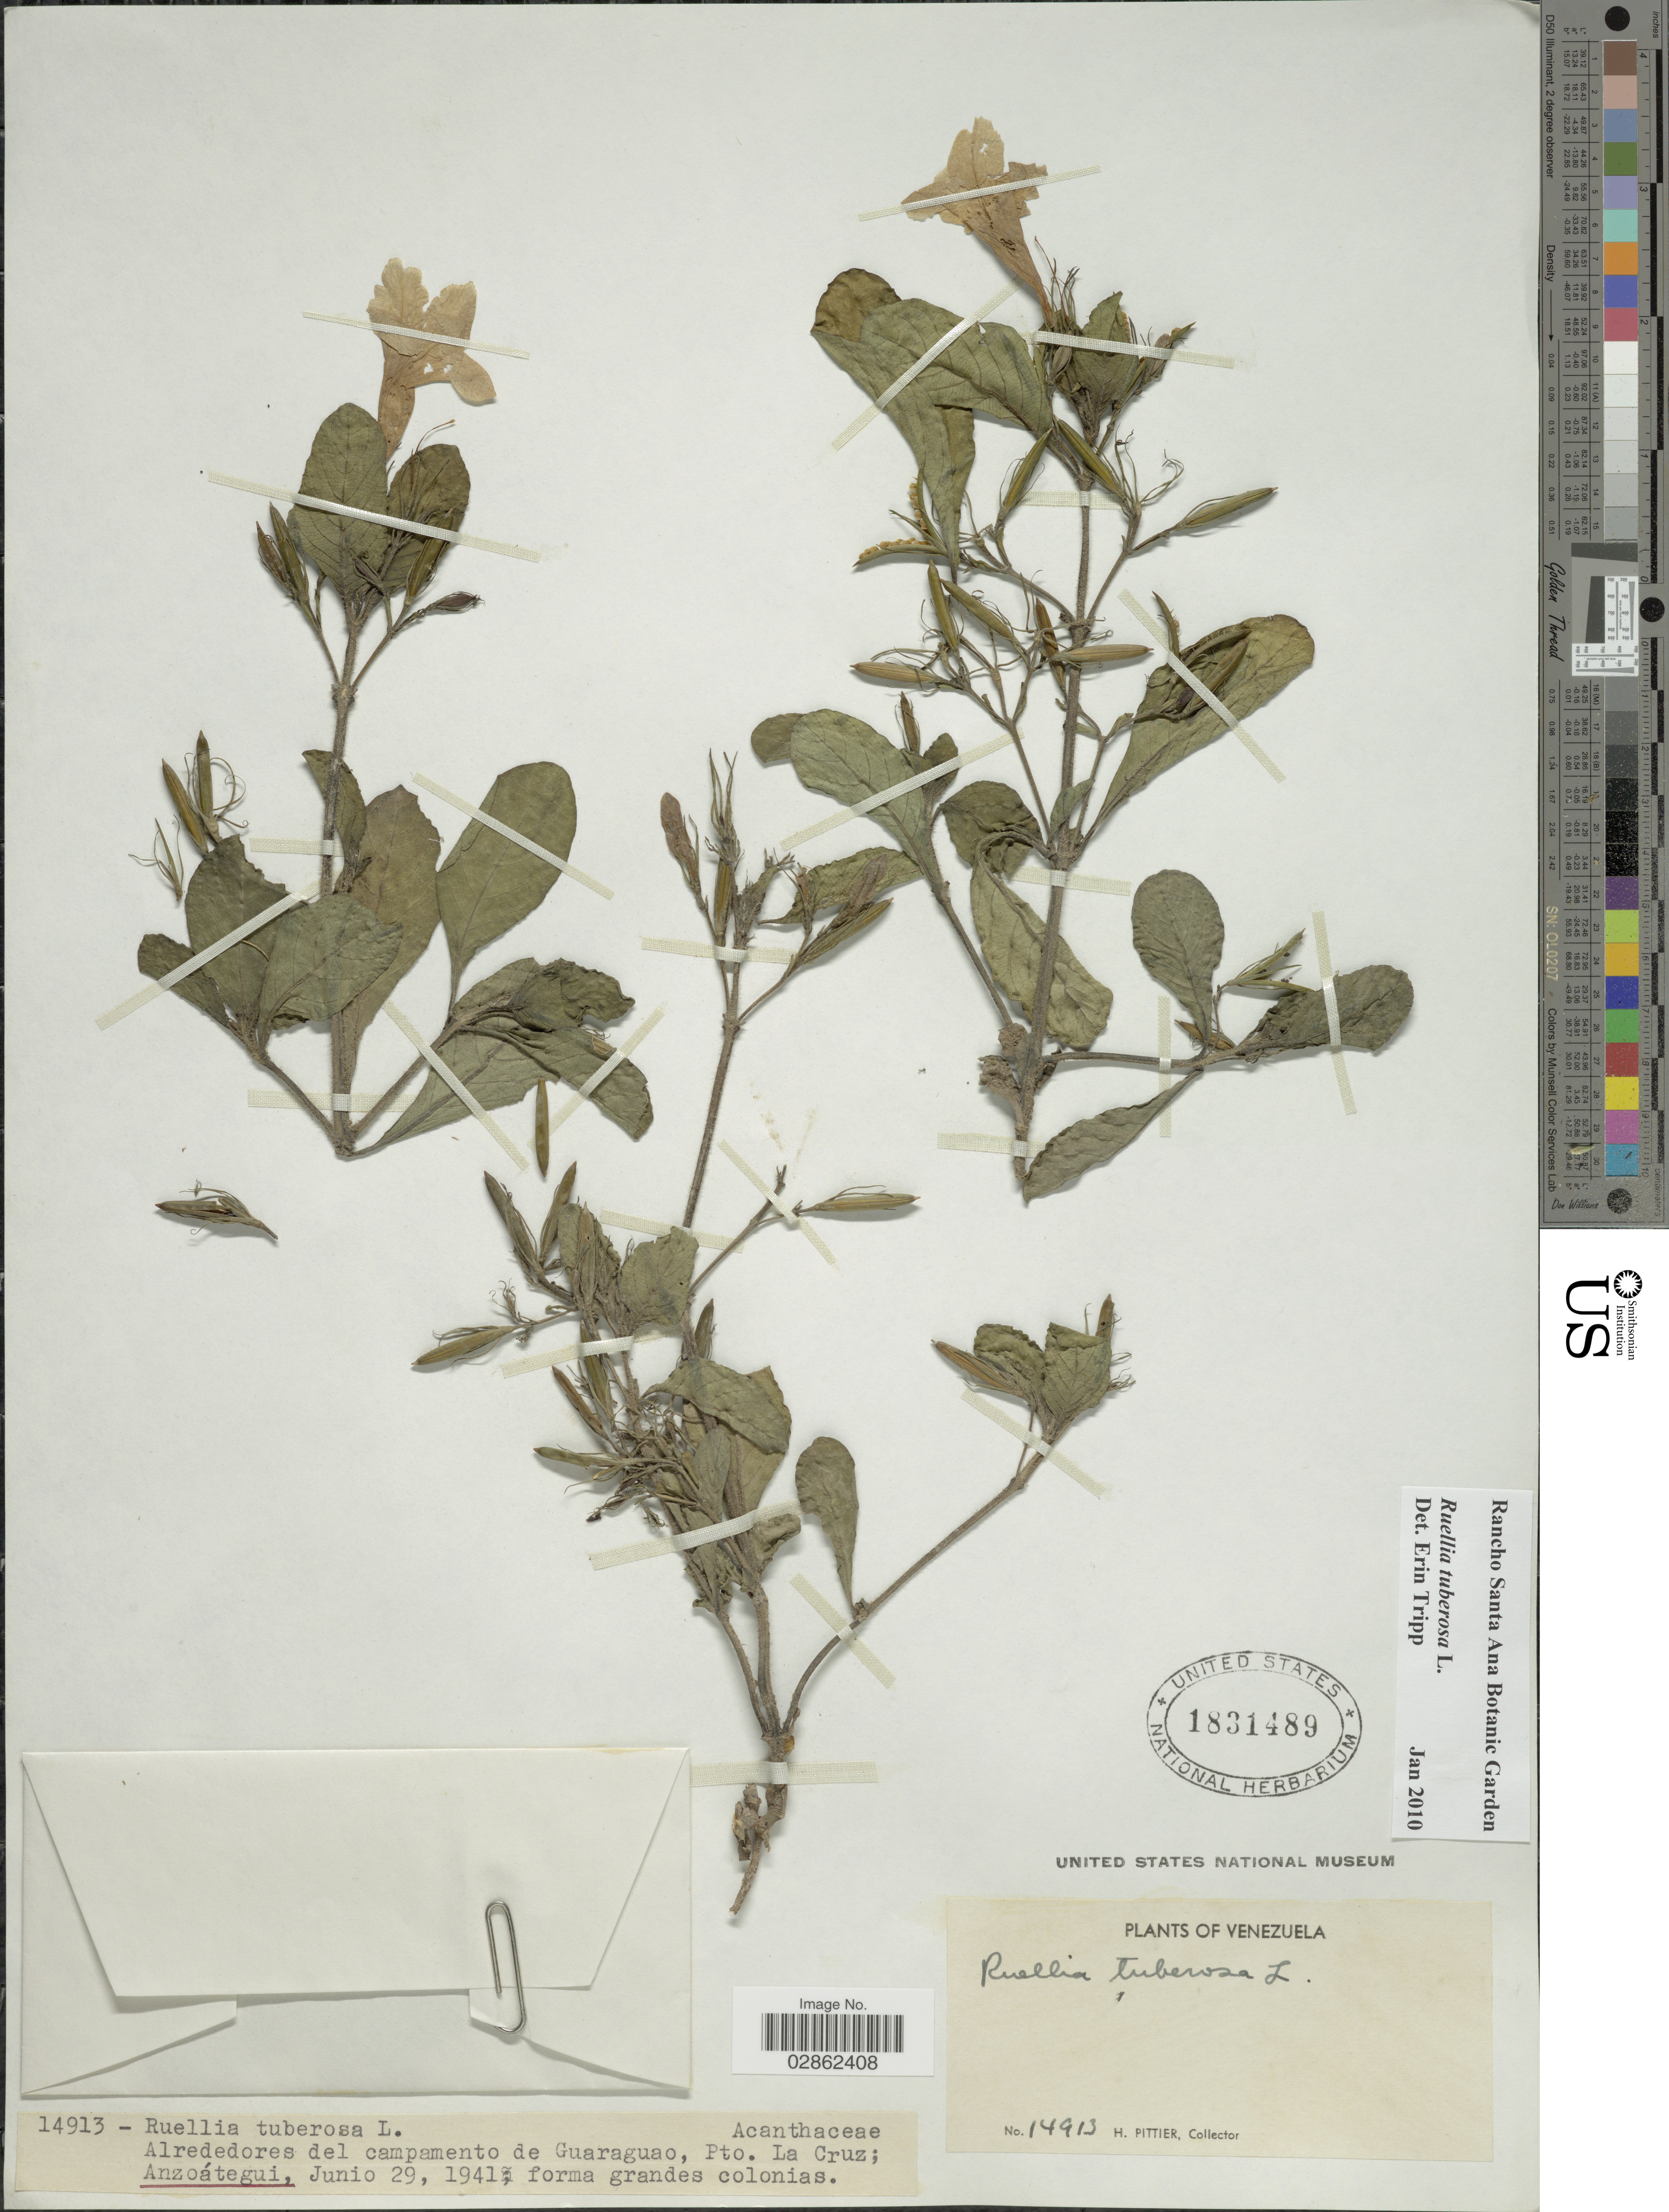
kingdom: Plantae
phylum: Tracheophyta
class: Magnoliopsida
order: Lamiales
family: Acanthaceae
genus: Ruellia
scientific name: Ruellia tuberosa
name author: L.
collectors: H. F. Pittier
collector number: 14913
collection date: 1941-06-29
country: Venezuela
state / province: Anzoategui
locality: Alrededores del campamento de Guaraguao, Pto. La Cruz.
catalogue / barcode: US 1831489